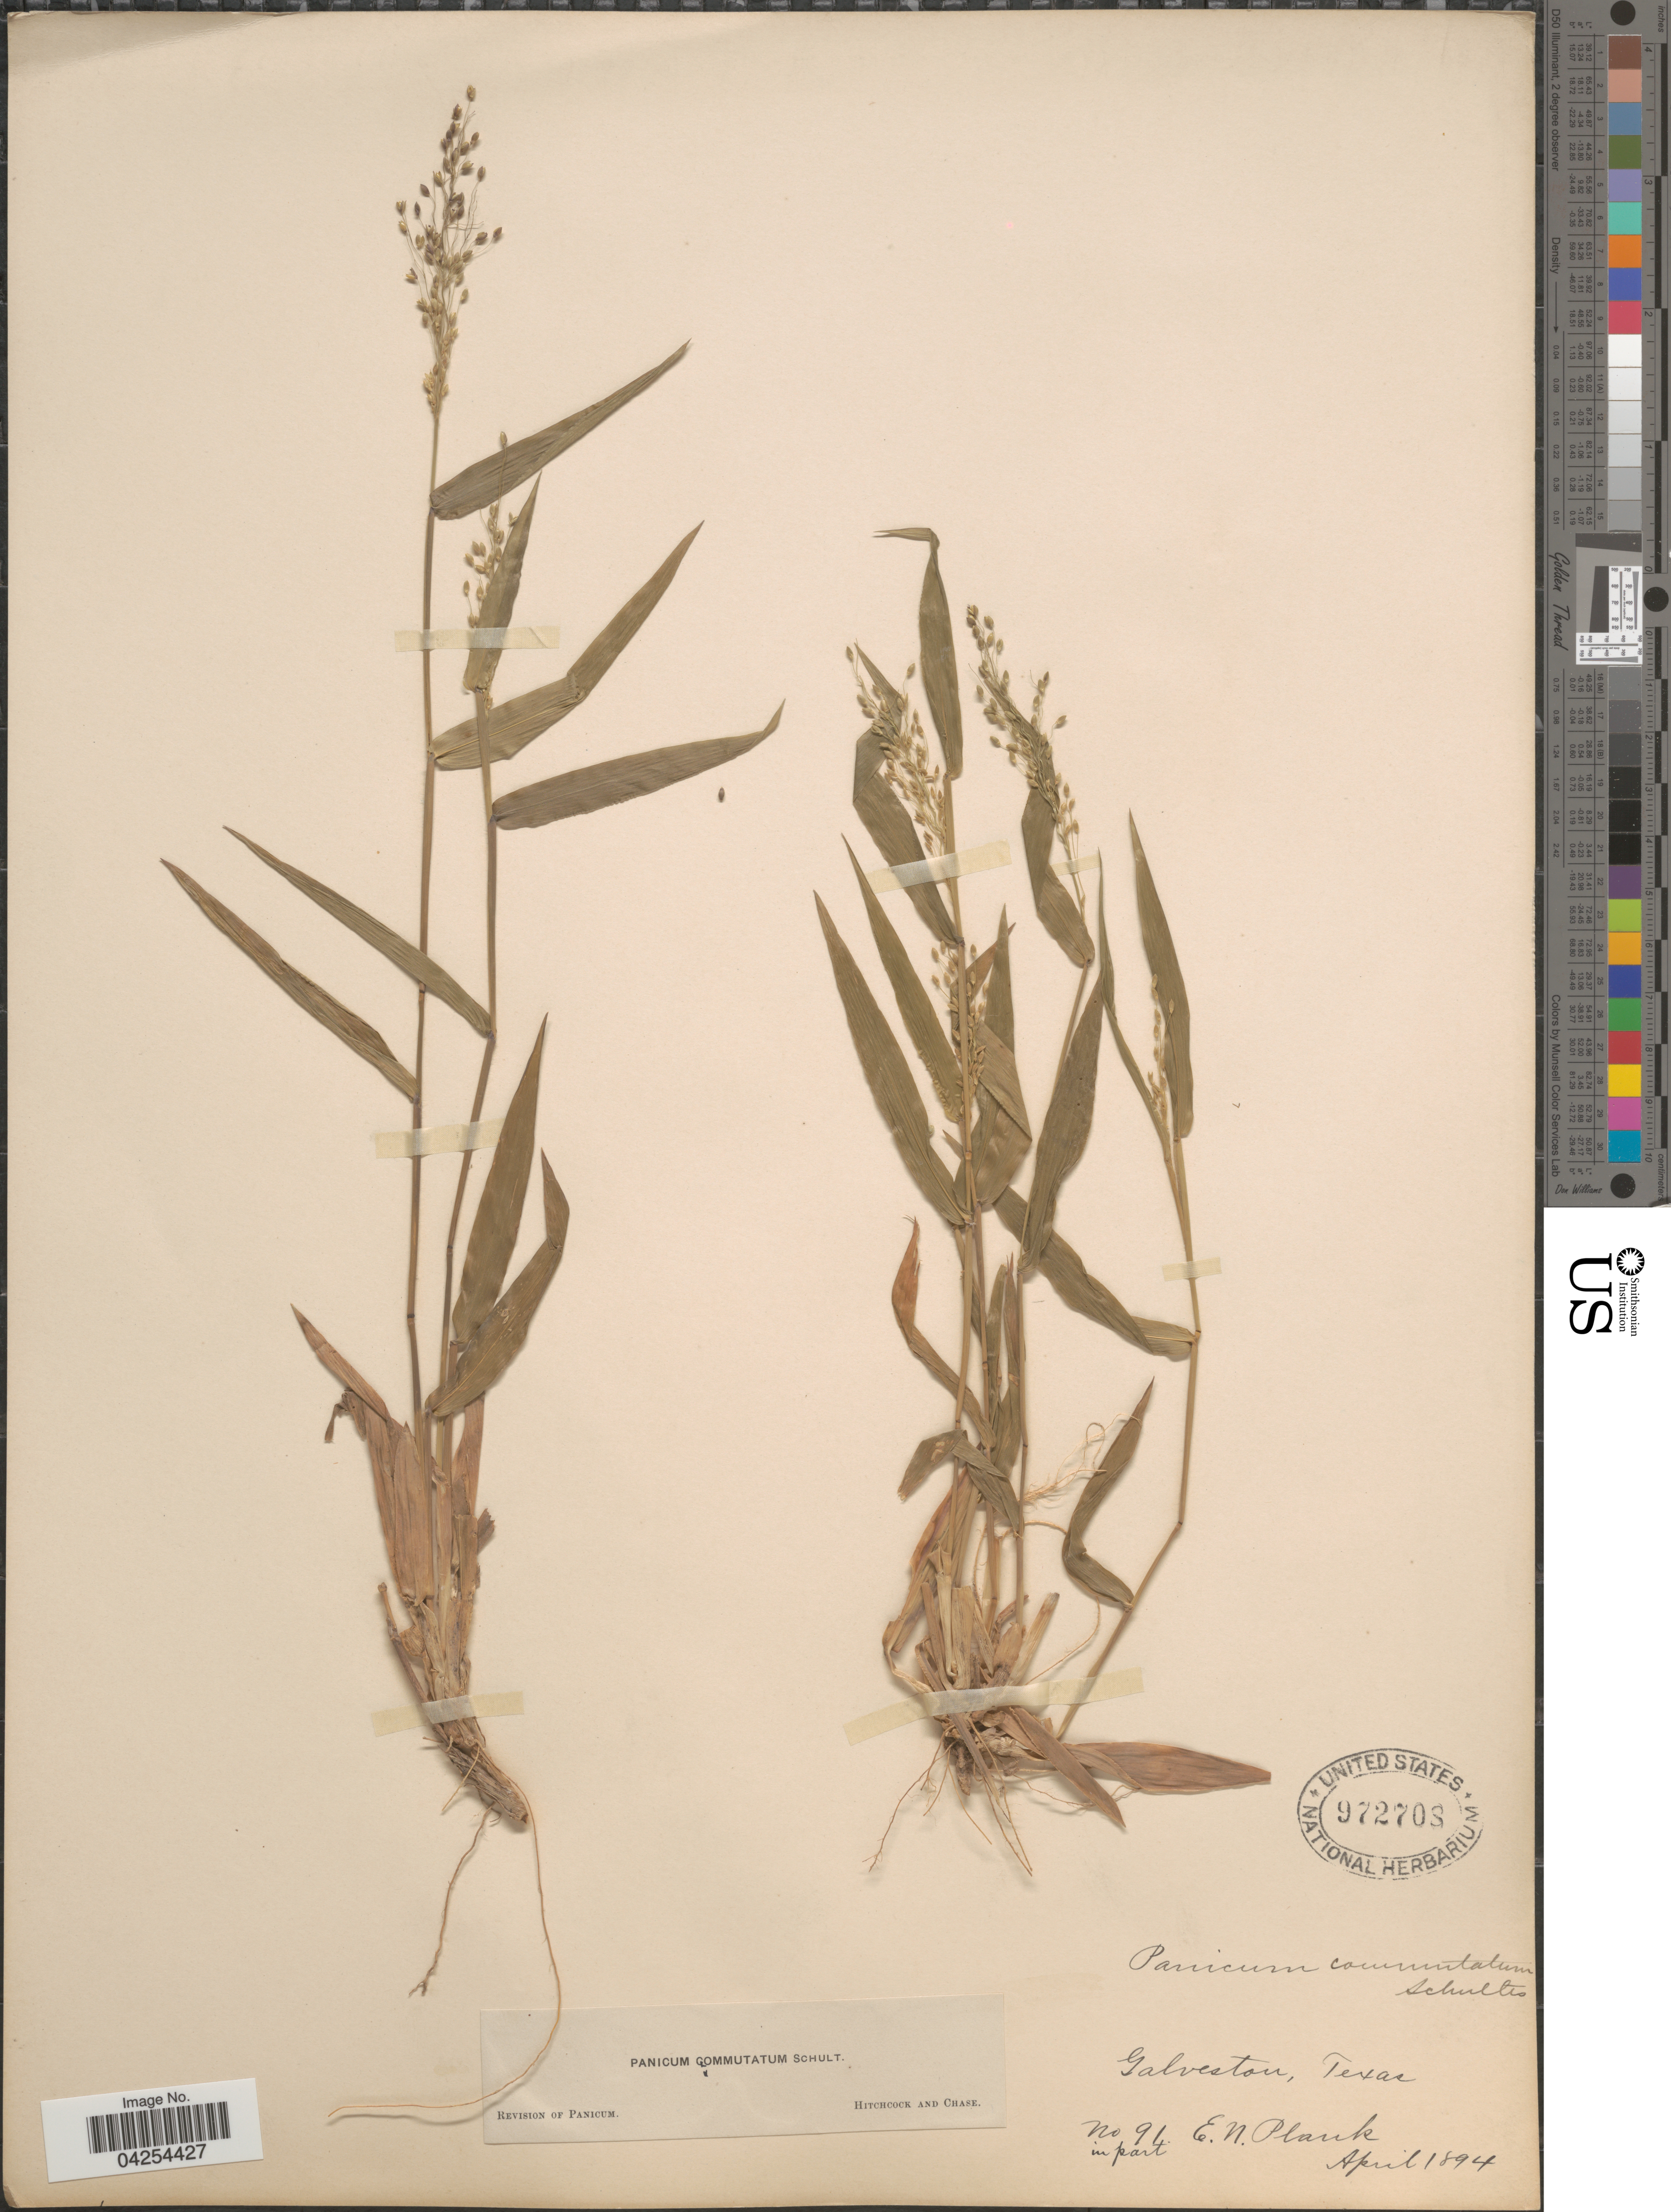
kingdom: Plantae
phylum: Tracheophyta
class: Liliopsida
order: Poales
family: Poaceae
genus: Dichanthelium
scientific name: Dichanthelium commutatum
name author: (Schult.) Gould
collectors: E. Plank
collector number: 91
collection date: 1894-04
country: United States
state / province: Texas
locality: Galveston.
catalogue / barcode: US 972708